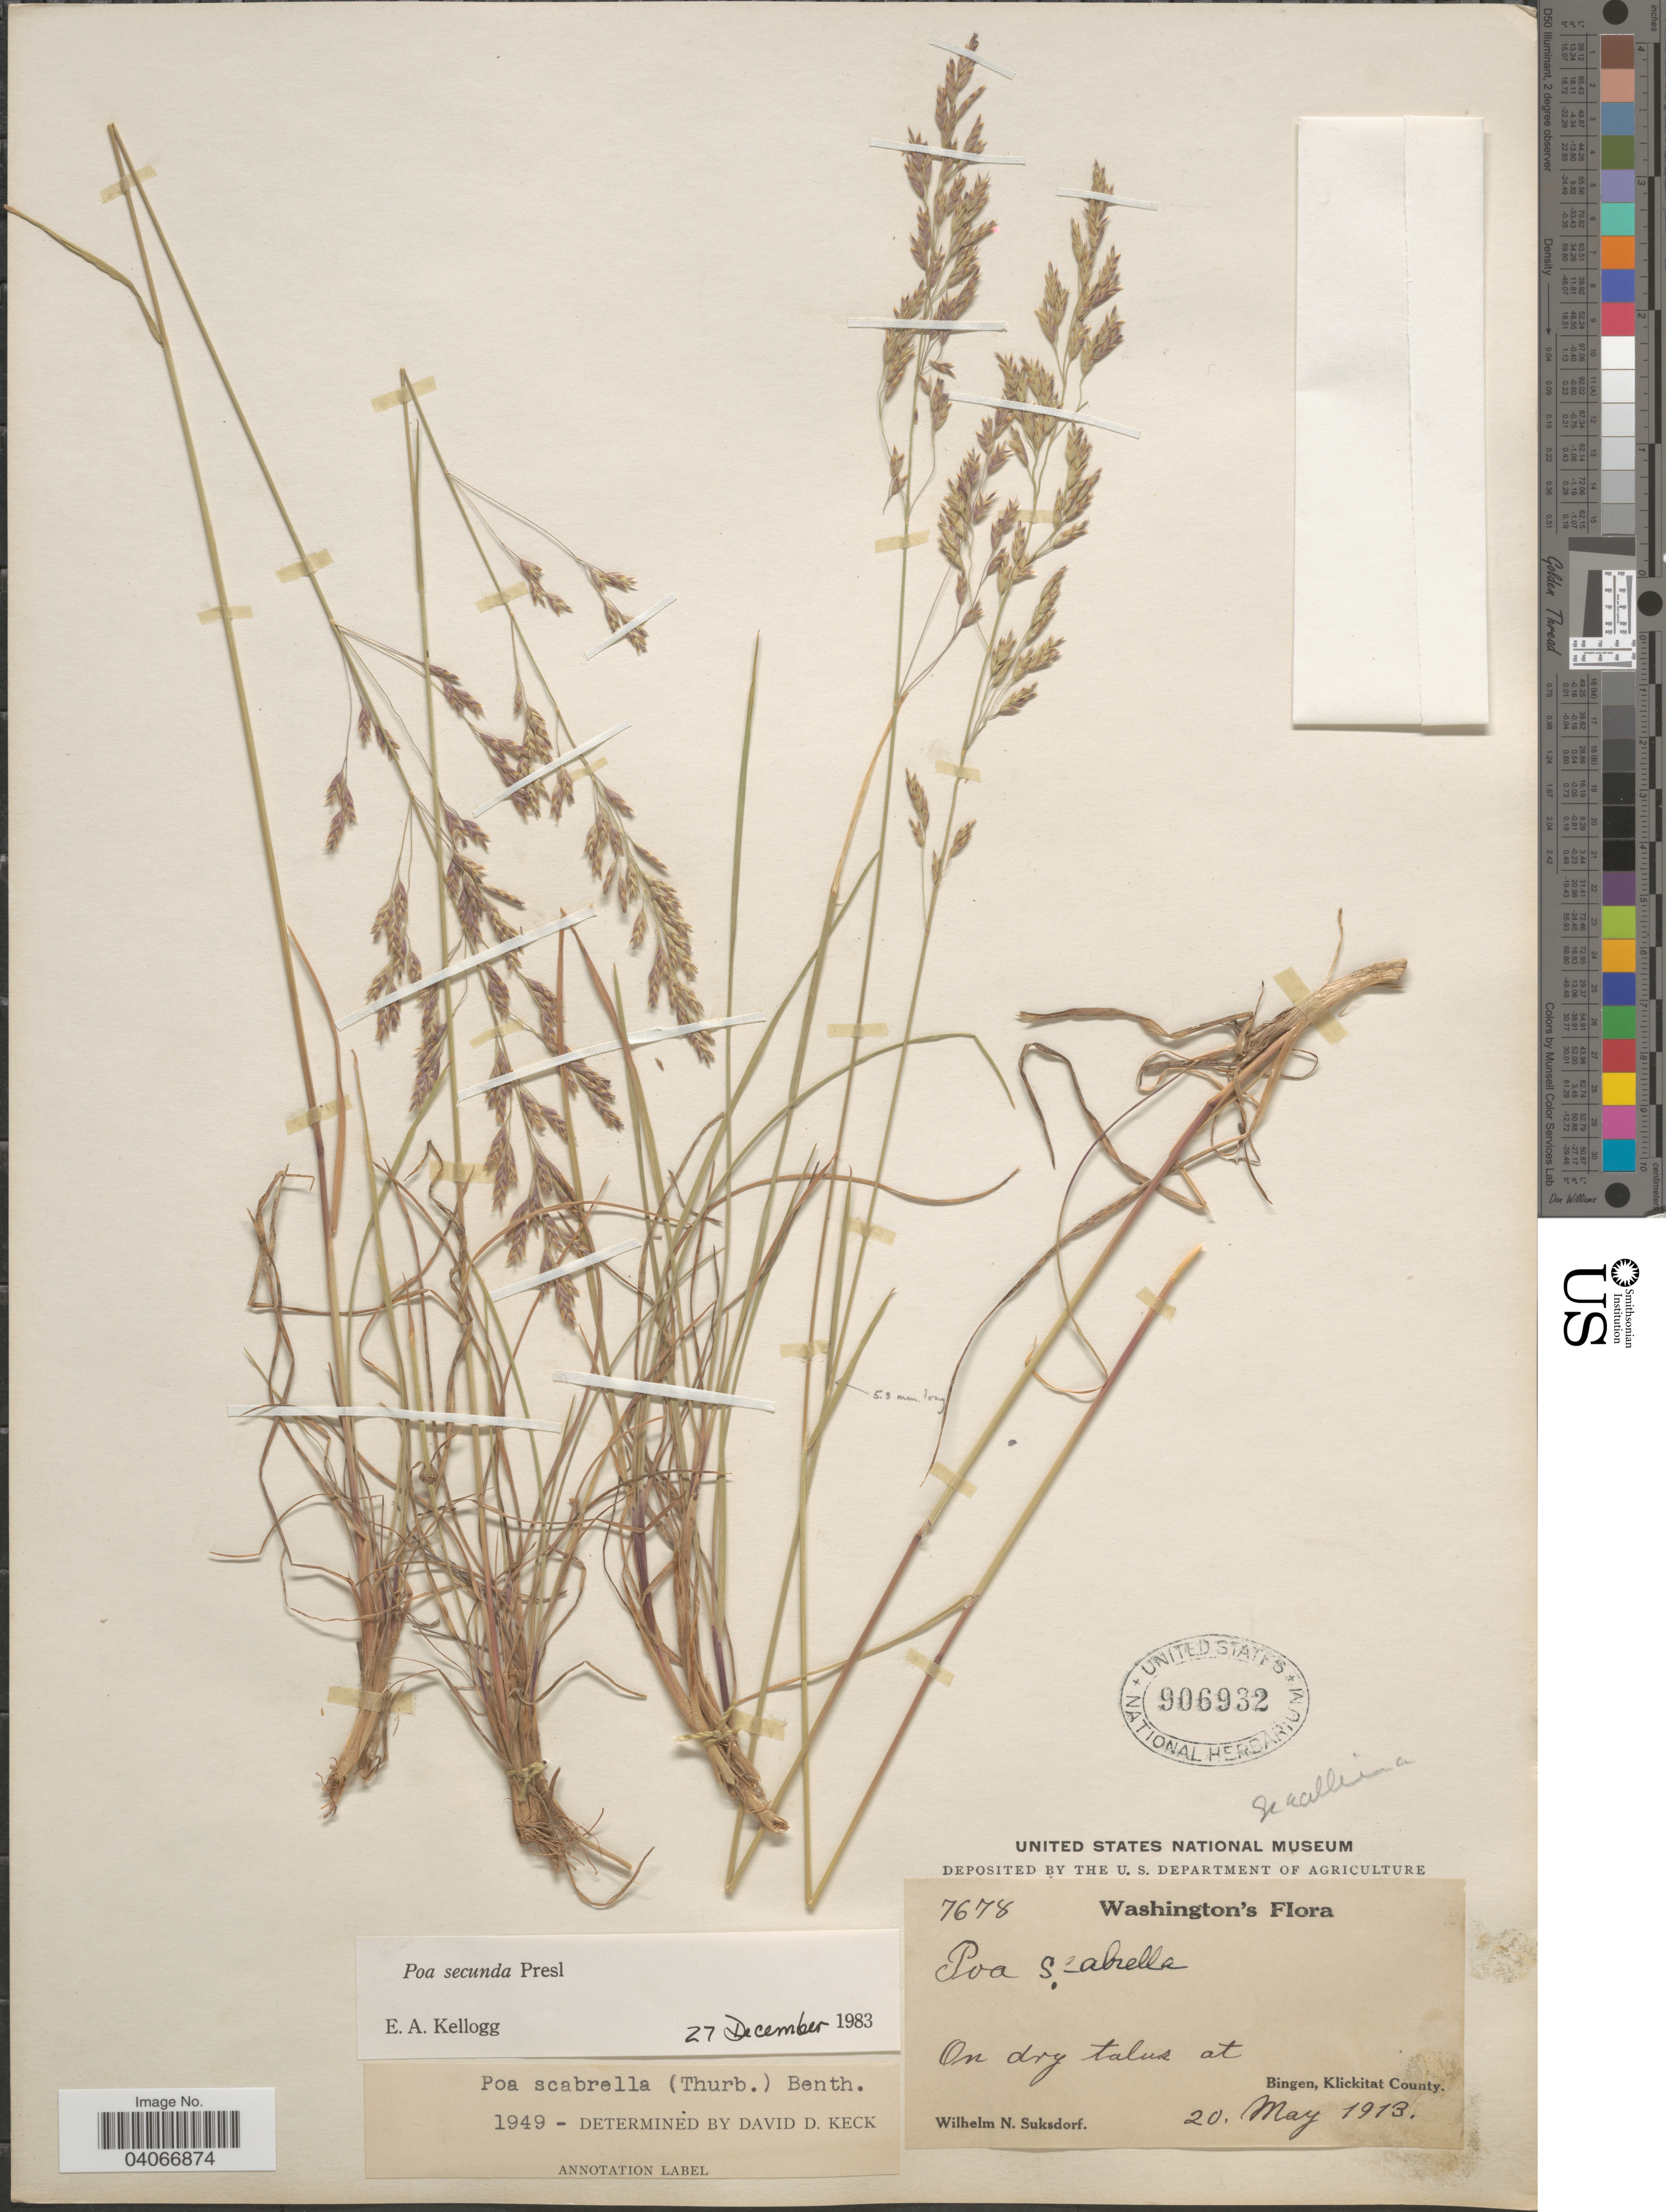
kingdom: Plantae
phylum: Tracheophyta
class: Liliopsida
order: Poales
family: Poaceae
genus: Poa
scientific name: Poa secunda subsp. secunda var. scabrella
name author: (Thurb.) Soreng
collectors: W. N. Suksdorf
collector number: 7678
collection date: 1913-05-20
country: United States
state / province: Washington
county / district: Klickitat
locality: On dry talus at Bingen, Klickitat County.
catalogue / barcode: US 906932